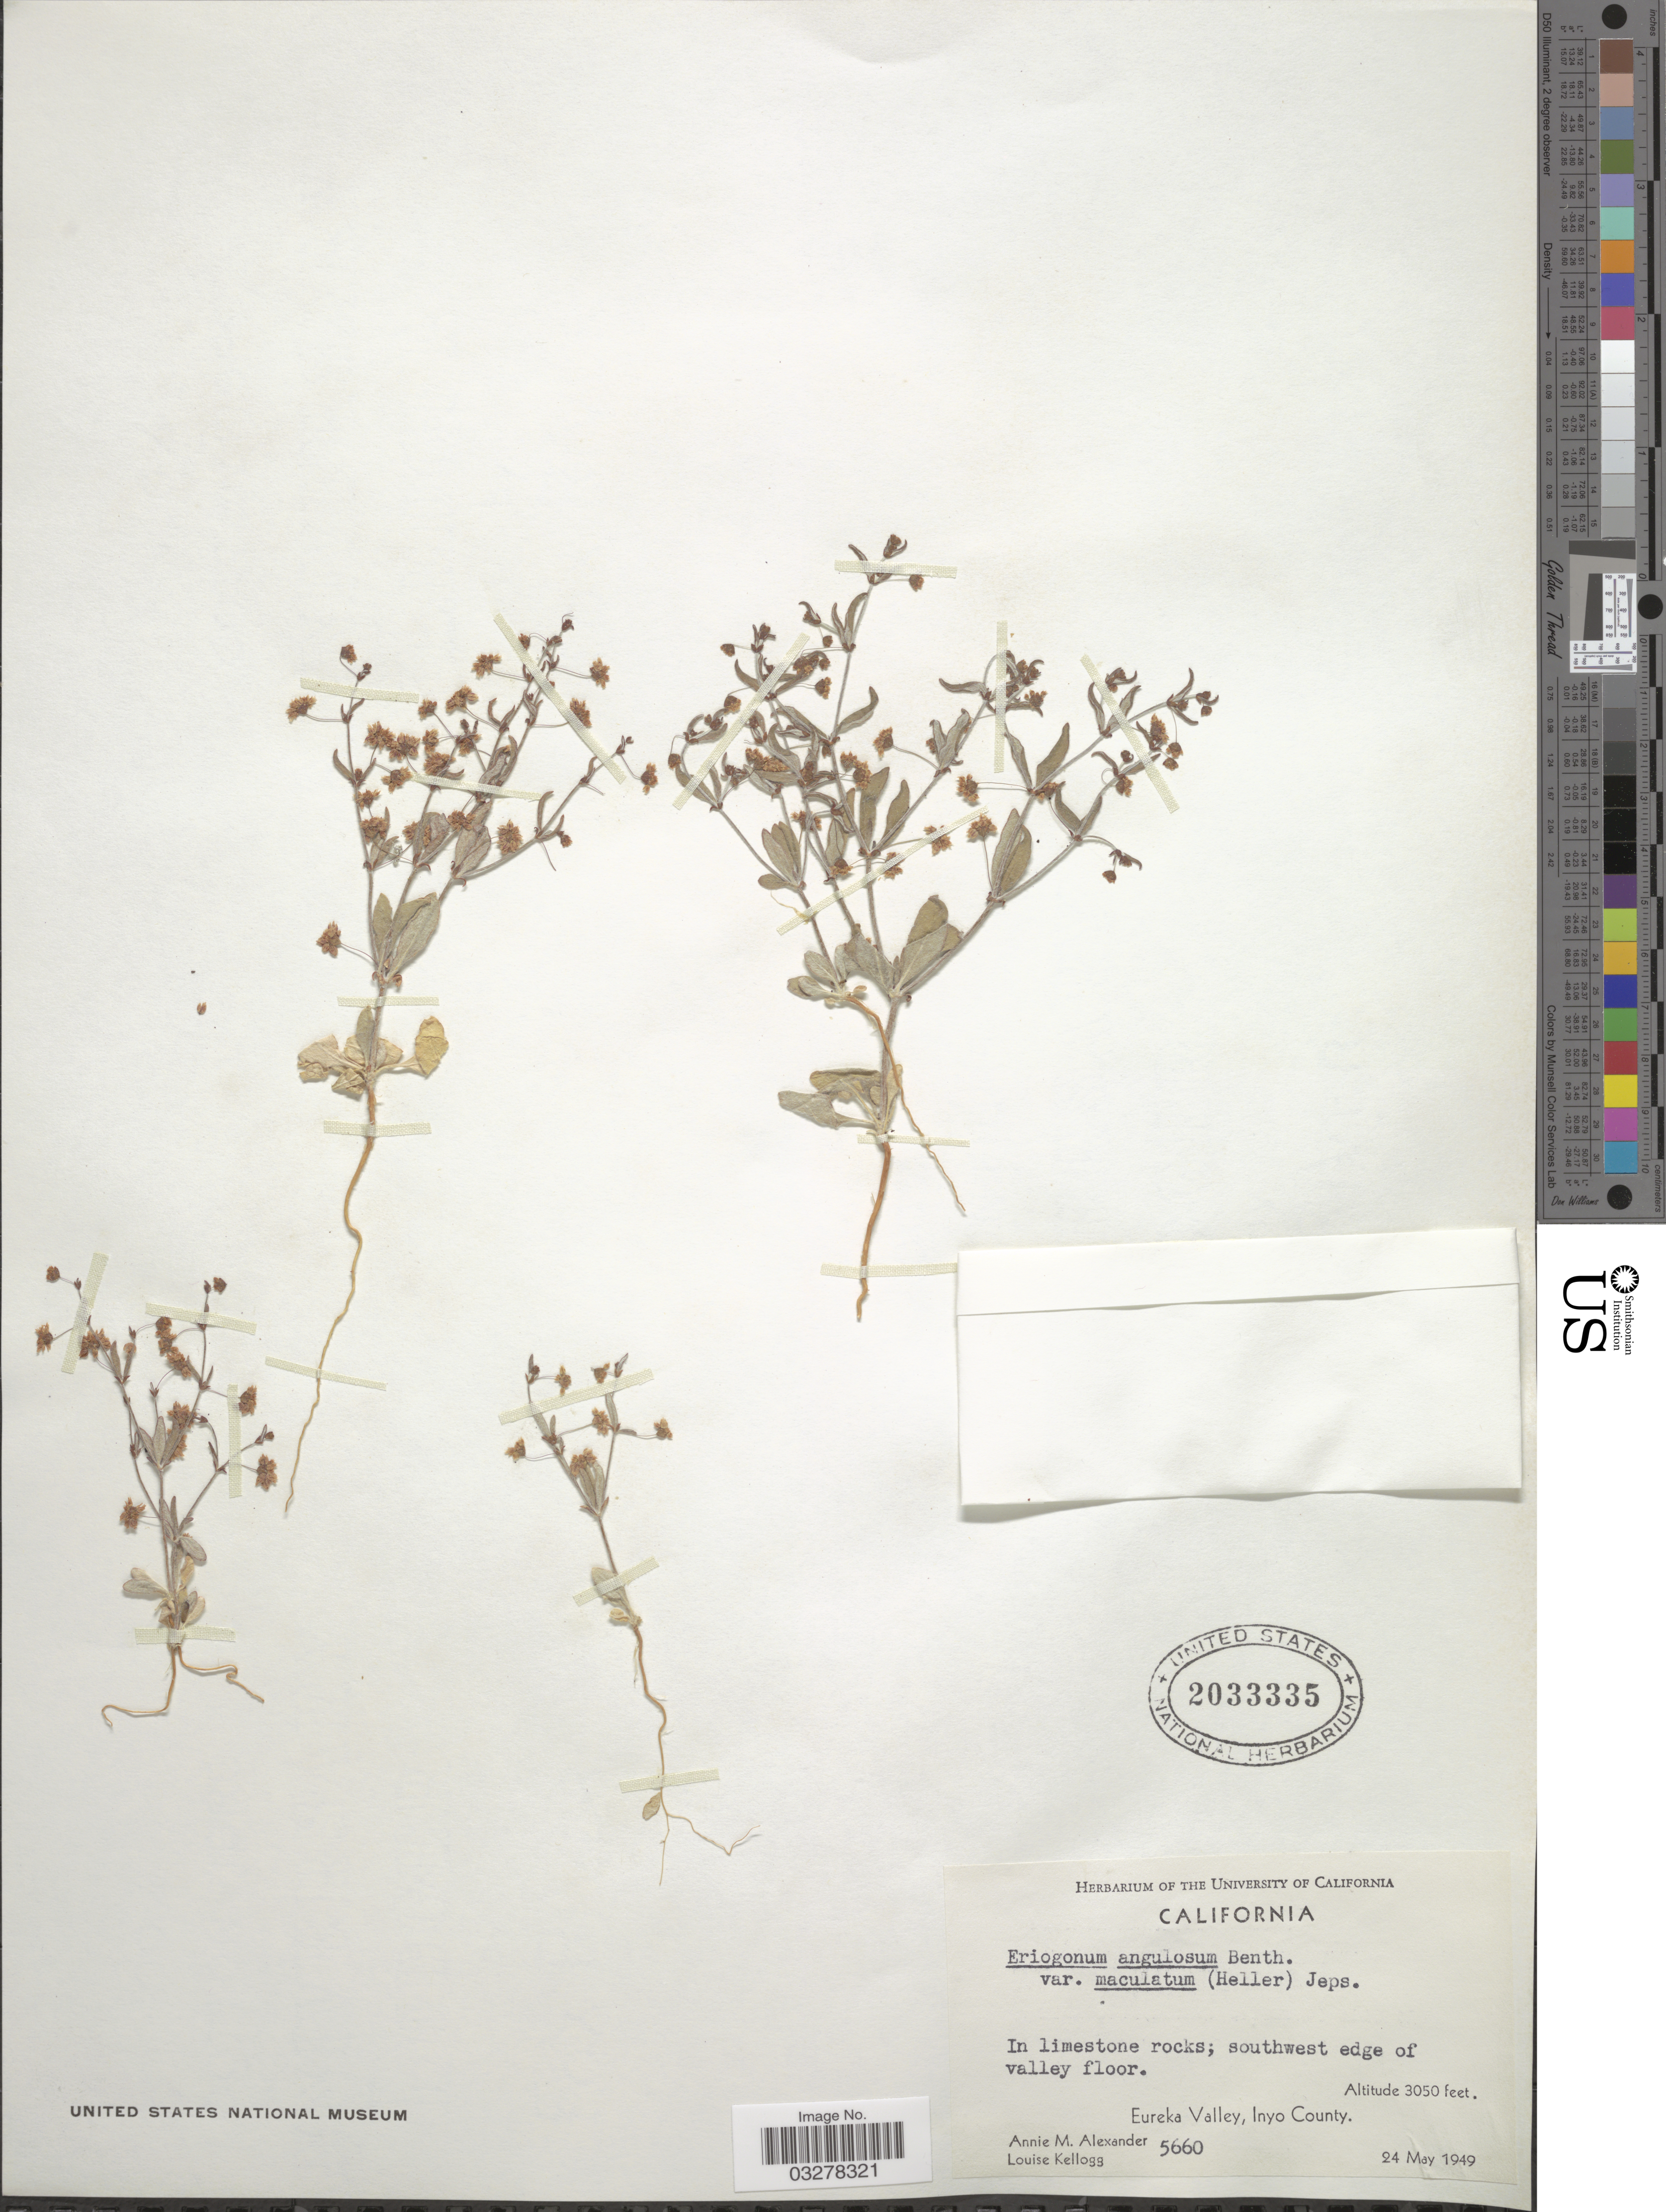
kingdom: Plantae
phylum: Tracheophyta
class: Magnoliopsida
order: Caryophyllales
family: Polygonaceae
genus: Eriogonum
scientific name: Eriogonum maculatum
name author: A. Heller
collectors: A. M. Alexander & L. Kellogg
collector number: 5660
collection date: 1949-05-24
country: United States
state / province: California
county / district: Inyo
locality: Southwest edge of valley floor. Eureka Valley, Inyo County.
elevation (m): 930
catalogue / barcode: US 2033335